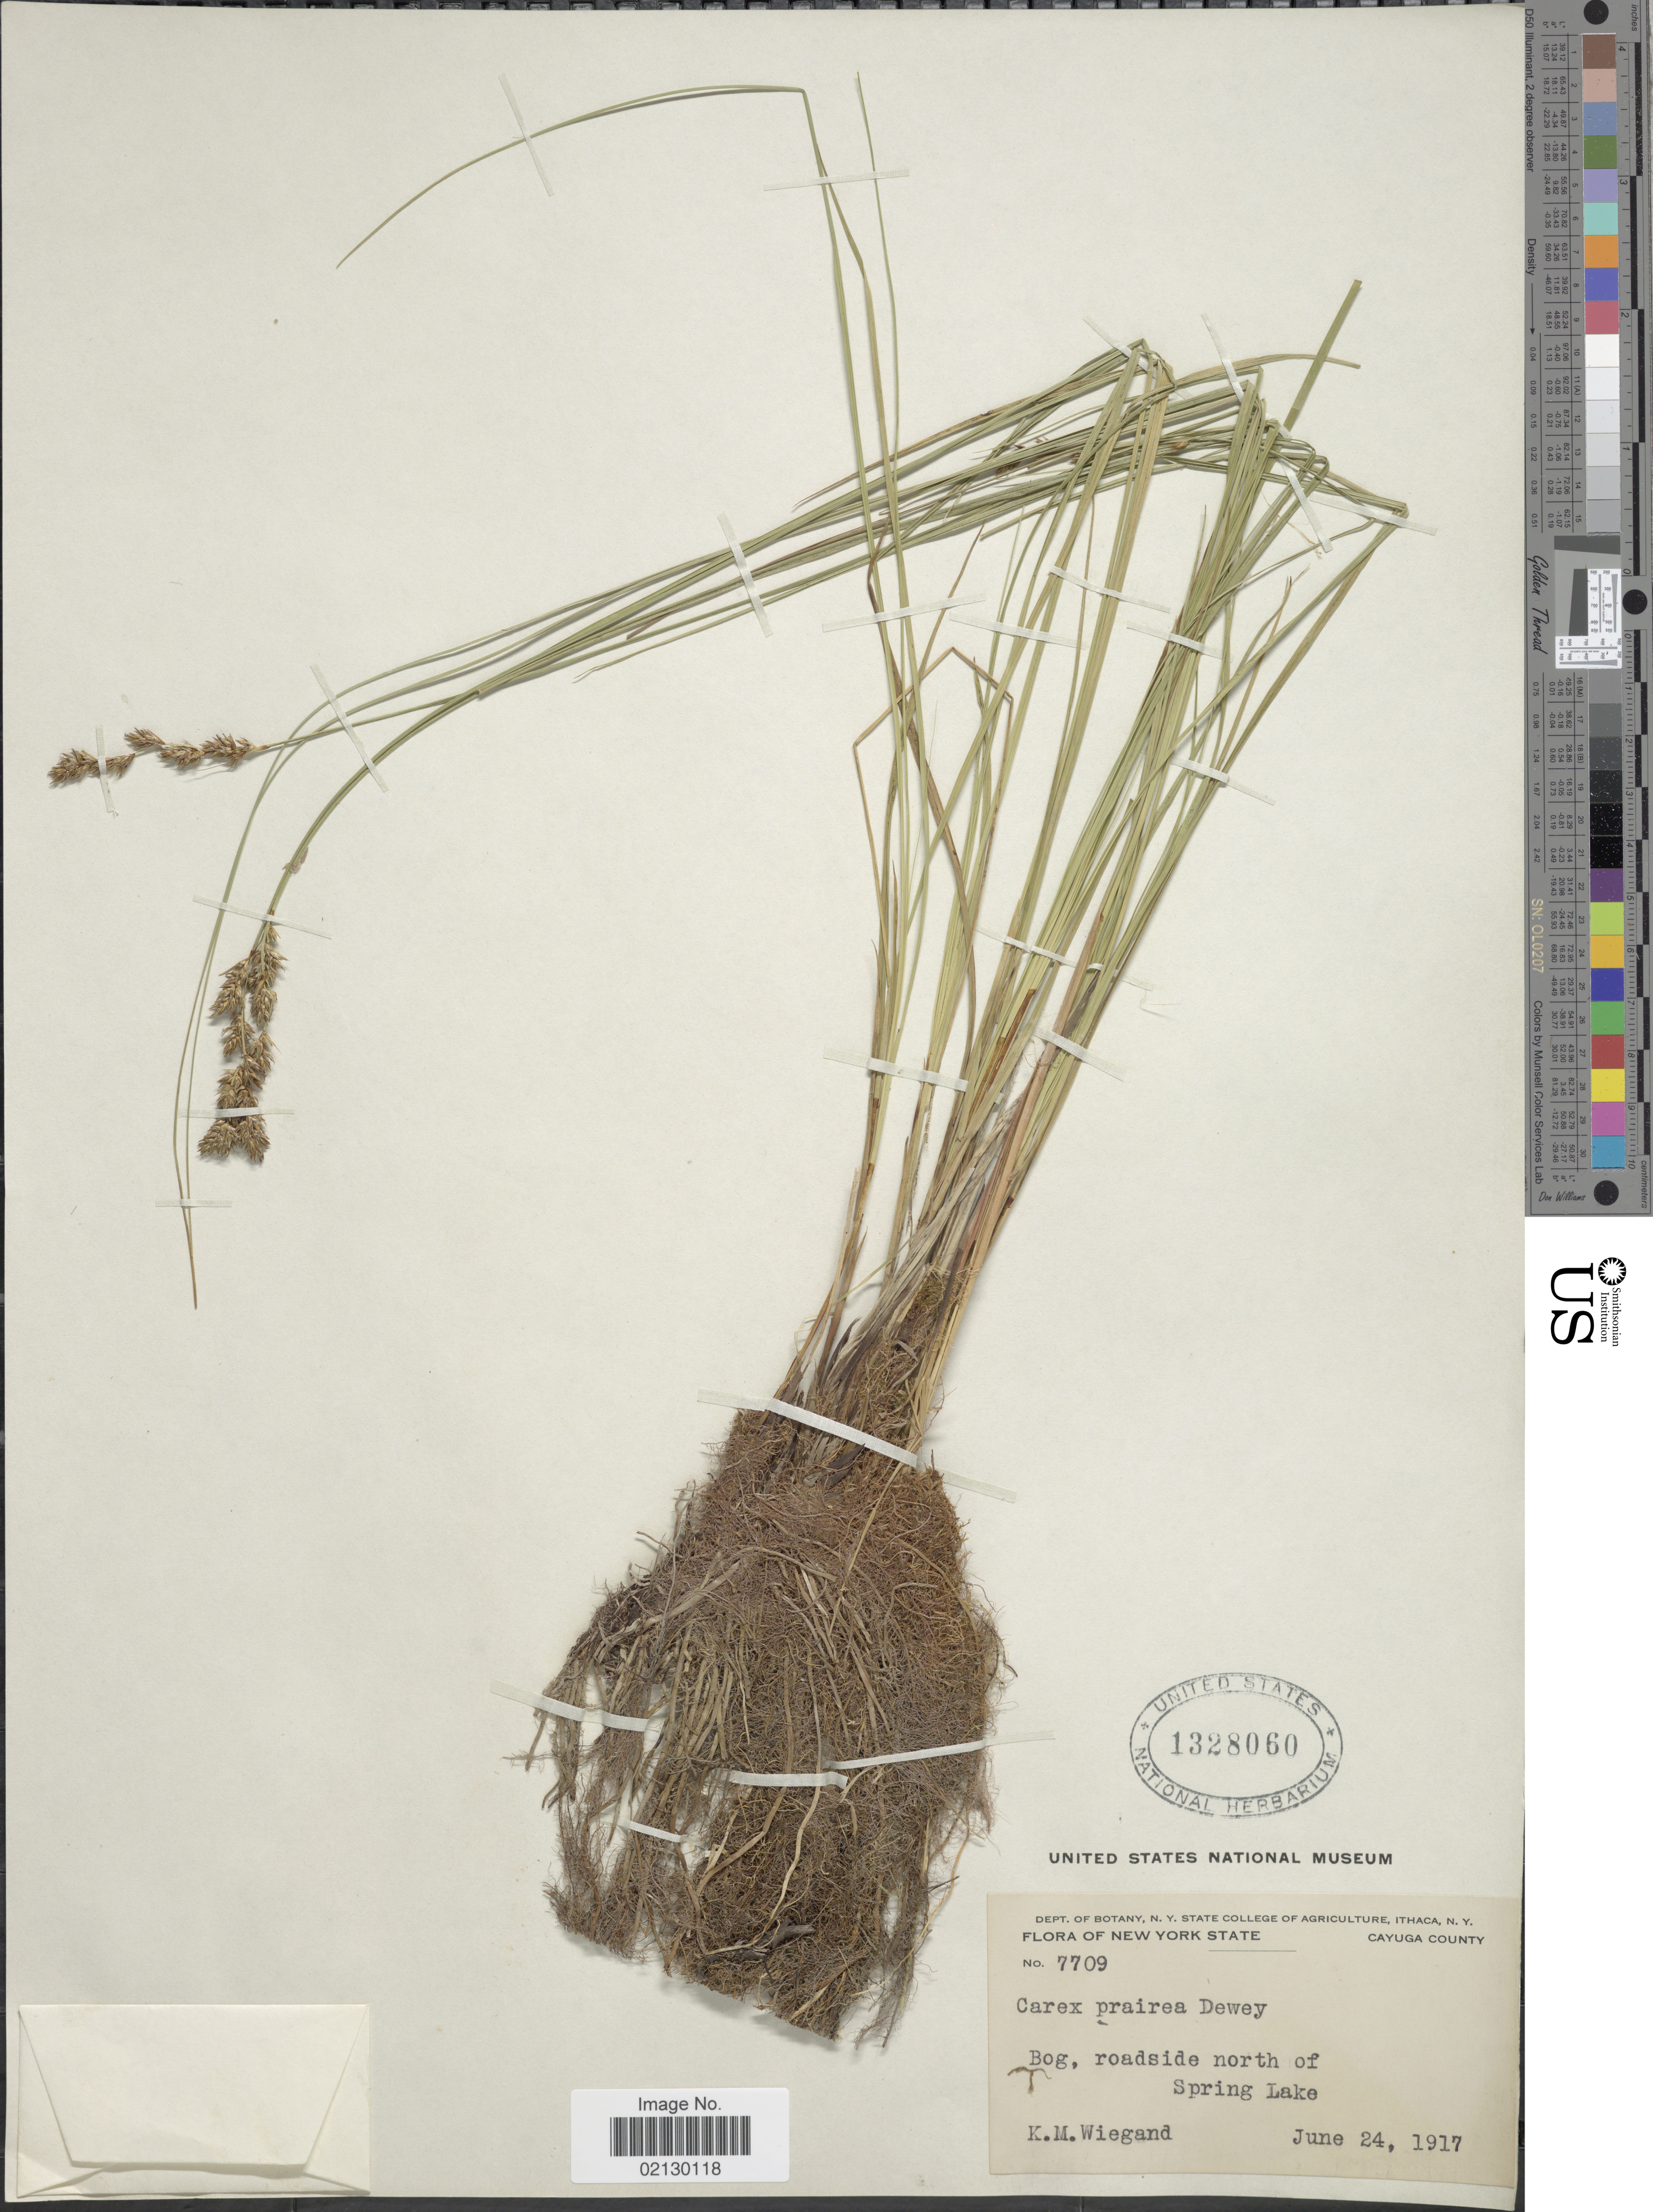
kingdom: Plantae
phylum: Tracheophyta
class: Liliopsida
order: Poales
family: Cyperaceae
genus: Carex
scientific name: Carex prairea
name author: Dewey ex Alph. Wood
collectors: K. M. Wiegand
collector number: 7709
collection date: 1917-06-24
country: United States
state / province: New York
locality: Cayuga County, Roadside north of Spring Lake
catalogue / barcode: US 1328060